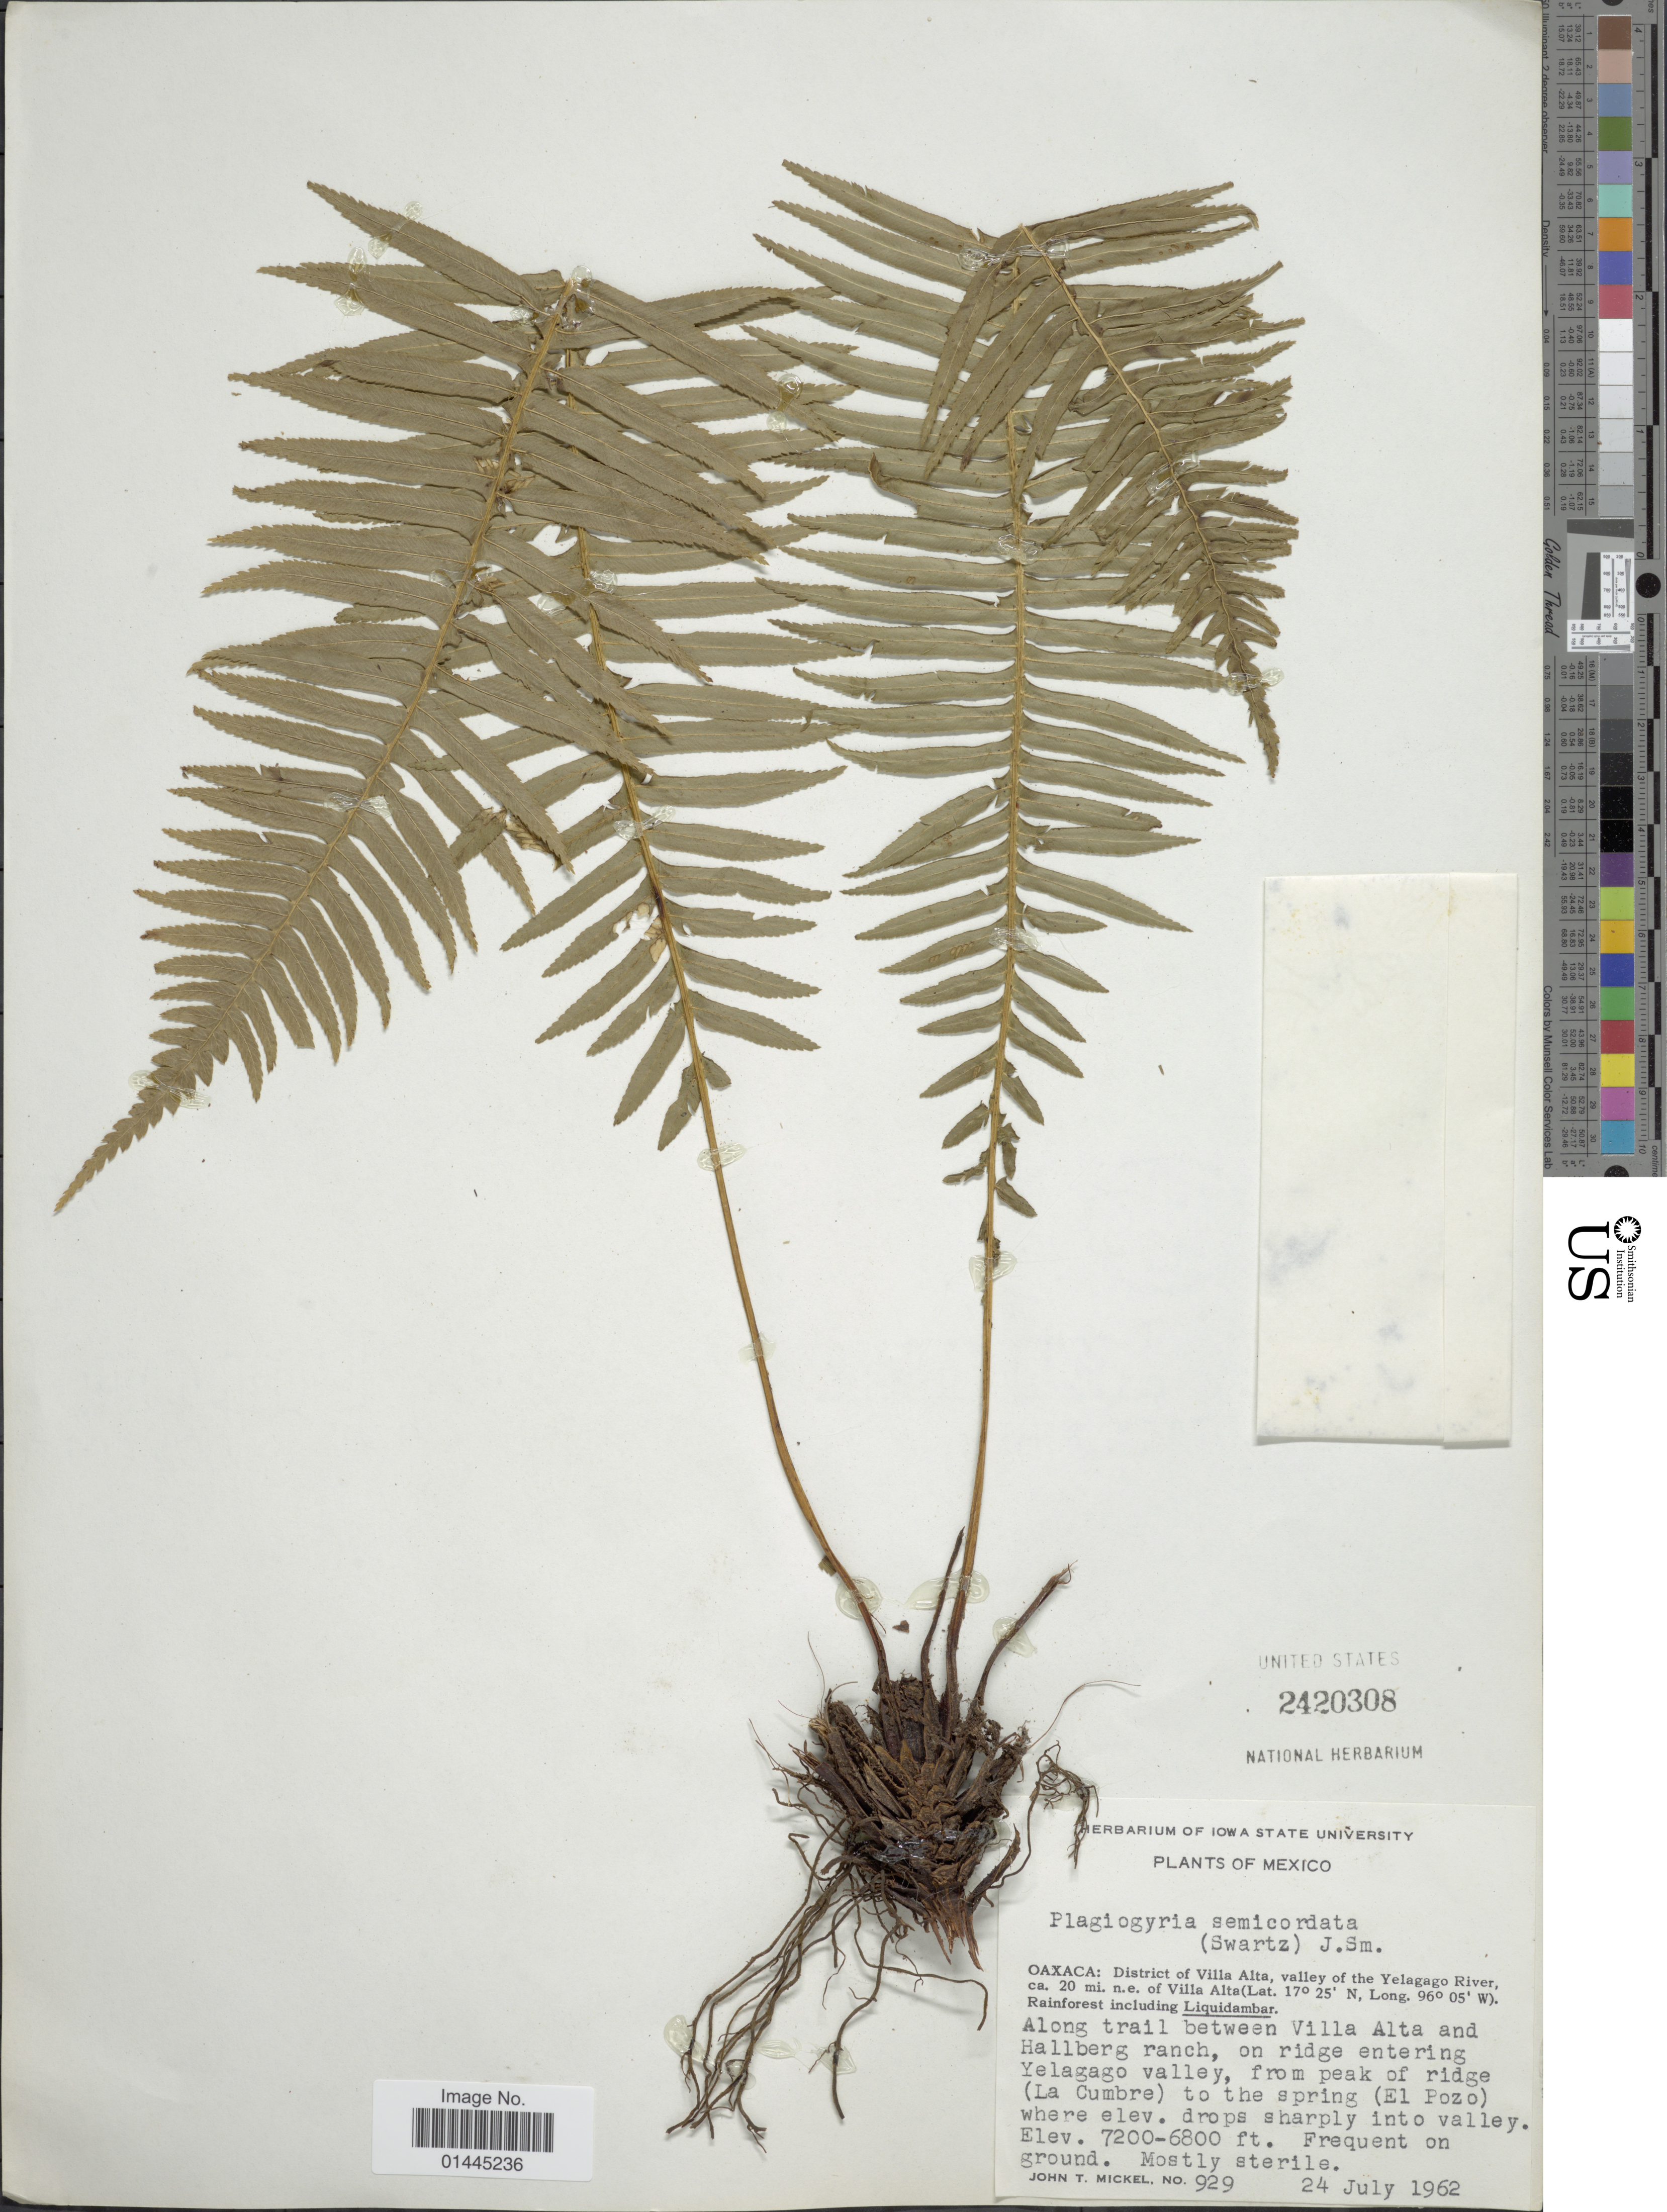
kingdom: Plantae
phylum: Tracheophyta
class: Polypodiopsida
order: Cyatheales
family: Plagiogyriaceae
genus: Plagiogyria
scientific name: Plagiogyria semicordata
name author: (C. Presl) Christ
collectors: J. T. Mickel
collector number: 929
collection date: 1962-07-24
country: Mexico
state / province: Oaxaca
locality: District of Villa Alta, valley of the Yelagago River, ca. 20 mi. n.e. of Villa Alta, along trail between Villa Alta and Hallberg ranch, on ridge entering Yelagago valley, from peak of ridge (La Cumbre) to the spring (El Pozo).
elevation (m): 2073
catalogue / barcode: US 2420308